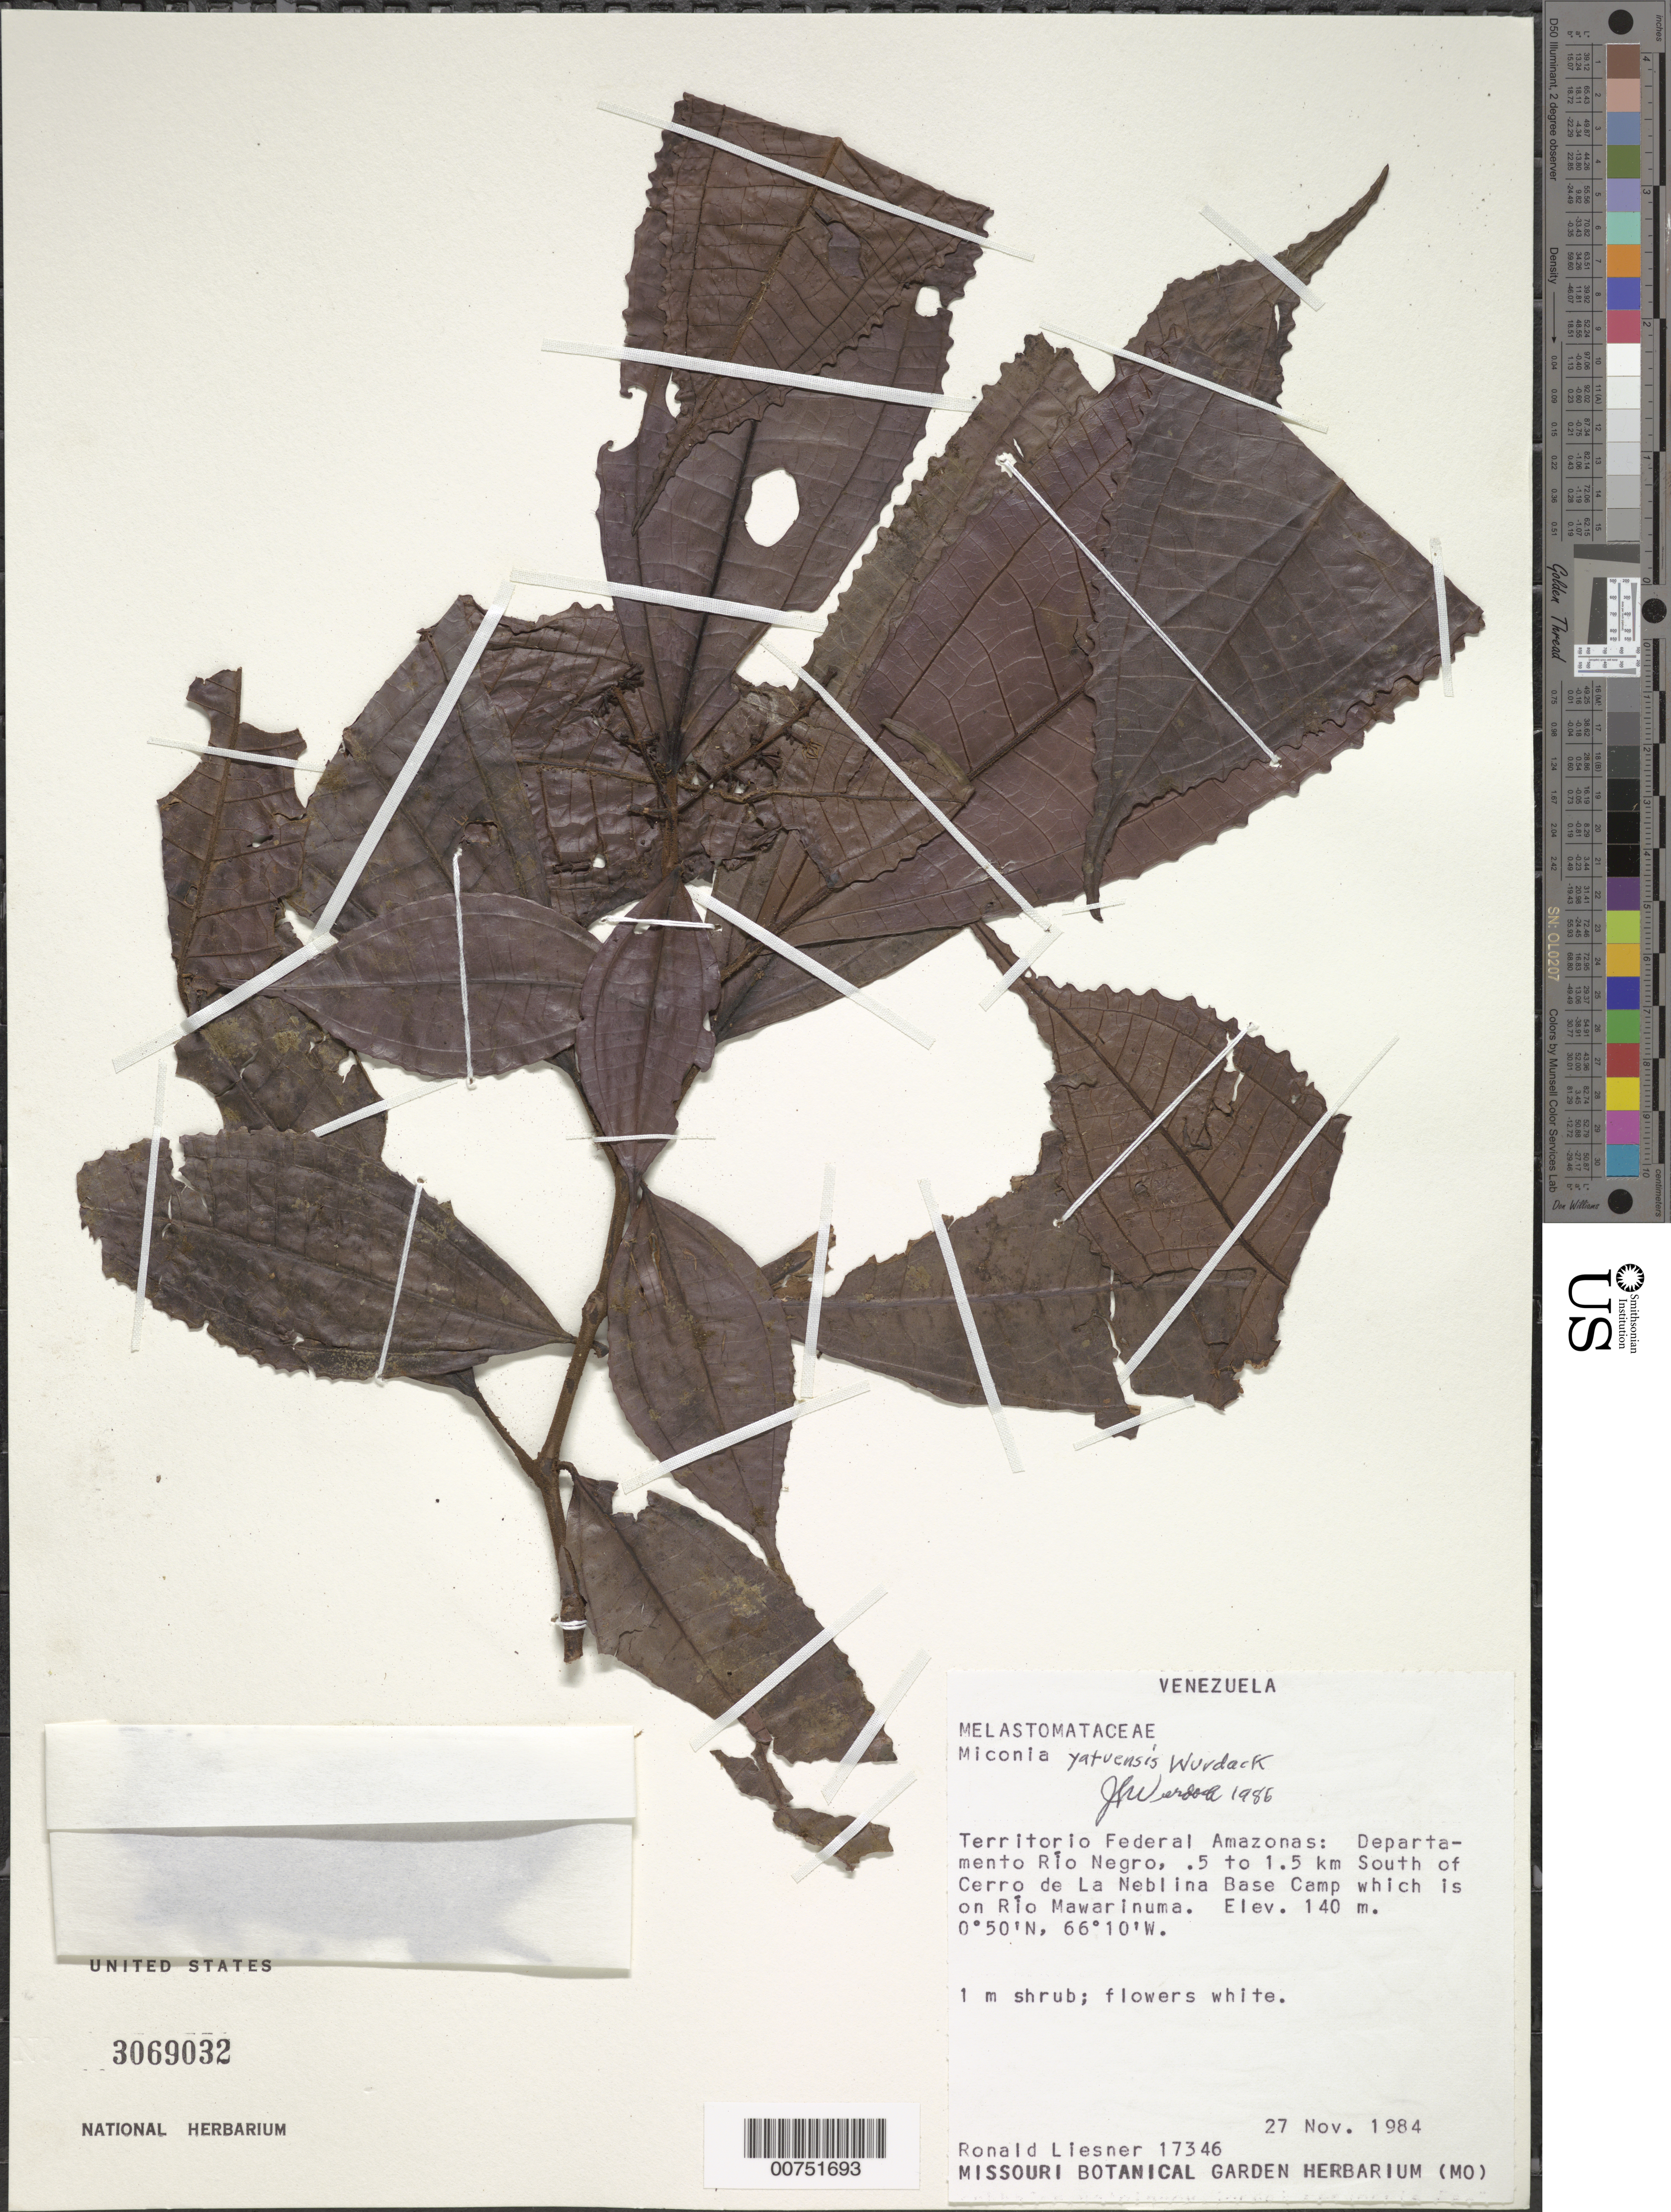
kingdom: Plantae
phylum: Tracheophyta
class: Magnoliopsida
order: Myrtales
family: Melastomataceae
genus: Miconia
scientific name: Miconia yatuensis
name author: Wurdack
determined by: Wurdack, John J., (US), US (UNITED STATES)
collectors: R. L. Liesner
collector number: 17346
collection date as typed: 27-Nov-84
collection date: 1984-11-27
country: Venezuela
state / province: Amazonas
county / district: Río Negro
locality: Río Mawarinuma, 0.5-1.5 km S of Cerro de la Neblina Base Camp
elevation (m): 140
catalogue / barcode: US 3069032